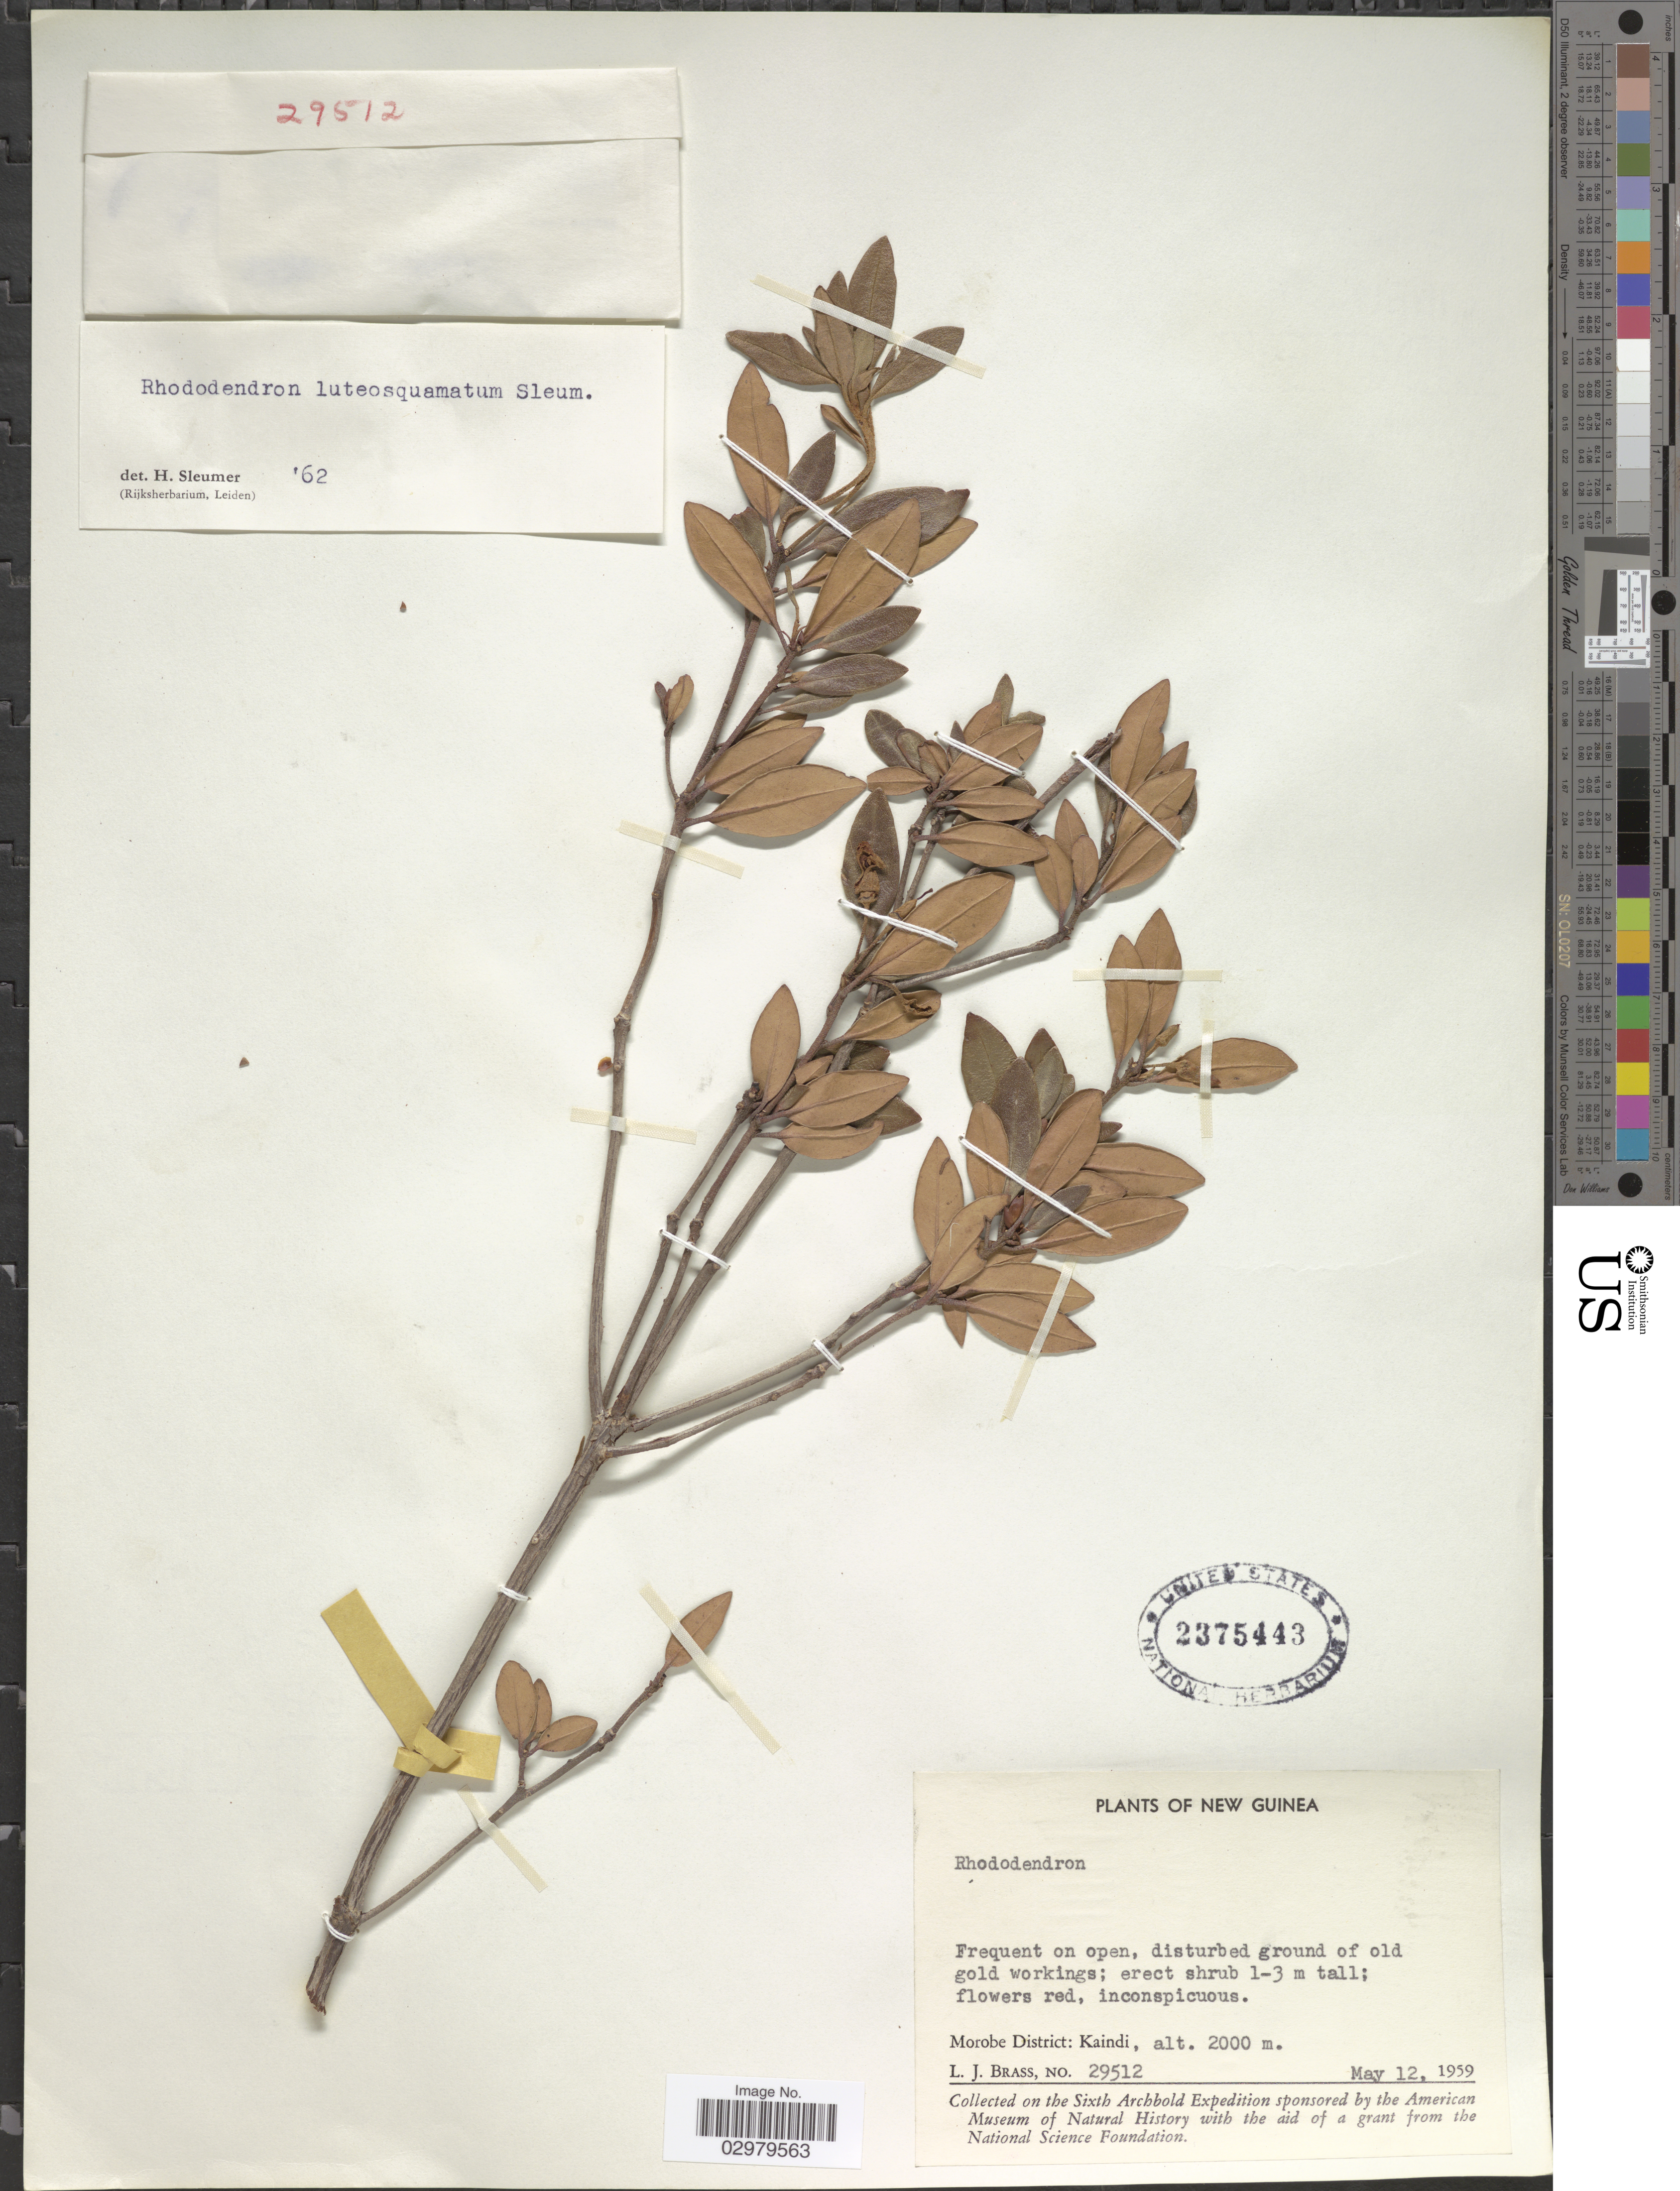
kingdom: Plantae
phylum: Tracheophyta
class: Magnoliopsida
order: Ericales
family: Ericaceae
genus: Rhododendron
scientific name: Rhododendron luteosquamatum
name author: Sleumer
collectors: L. J. Brass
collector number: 29512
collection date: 1959-05-12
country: Papua New Guinea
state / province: Morobe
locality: New Guinea. Morobe District: Kaindi.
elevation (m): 2000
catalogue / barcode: US 2375443